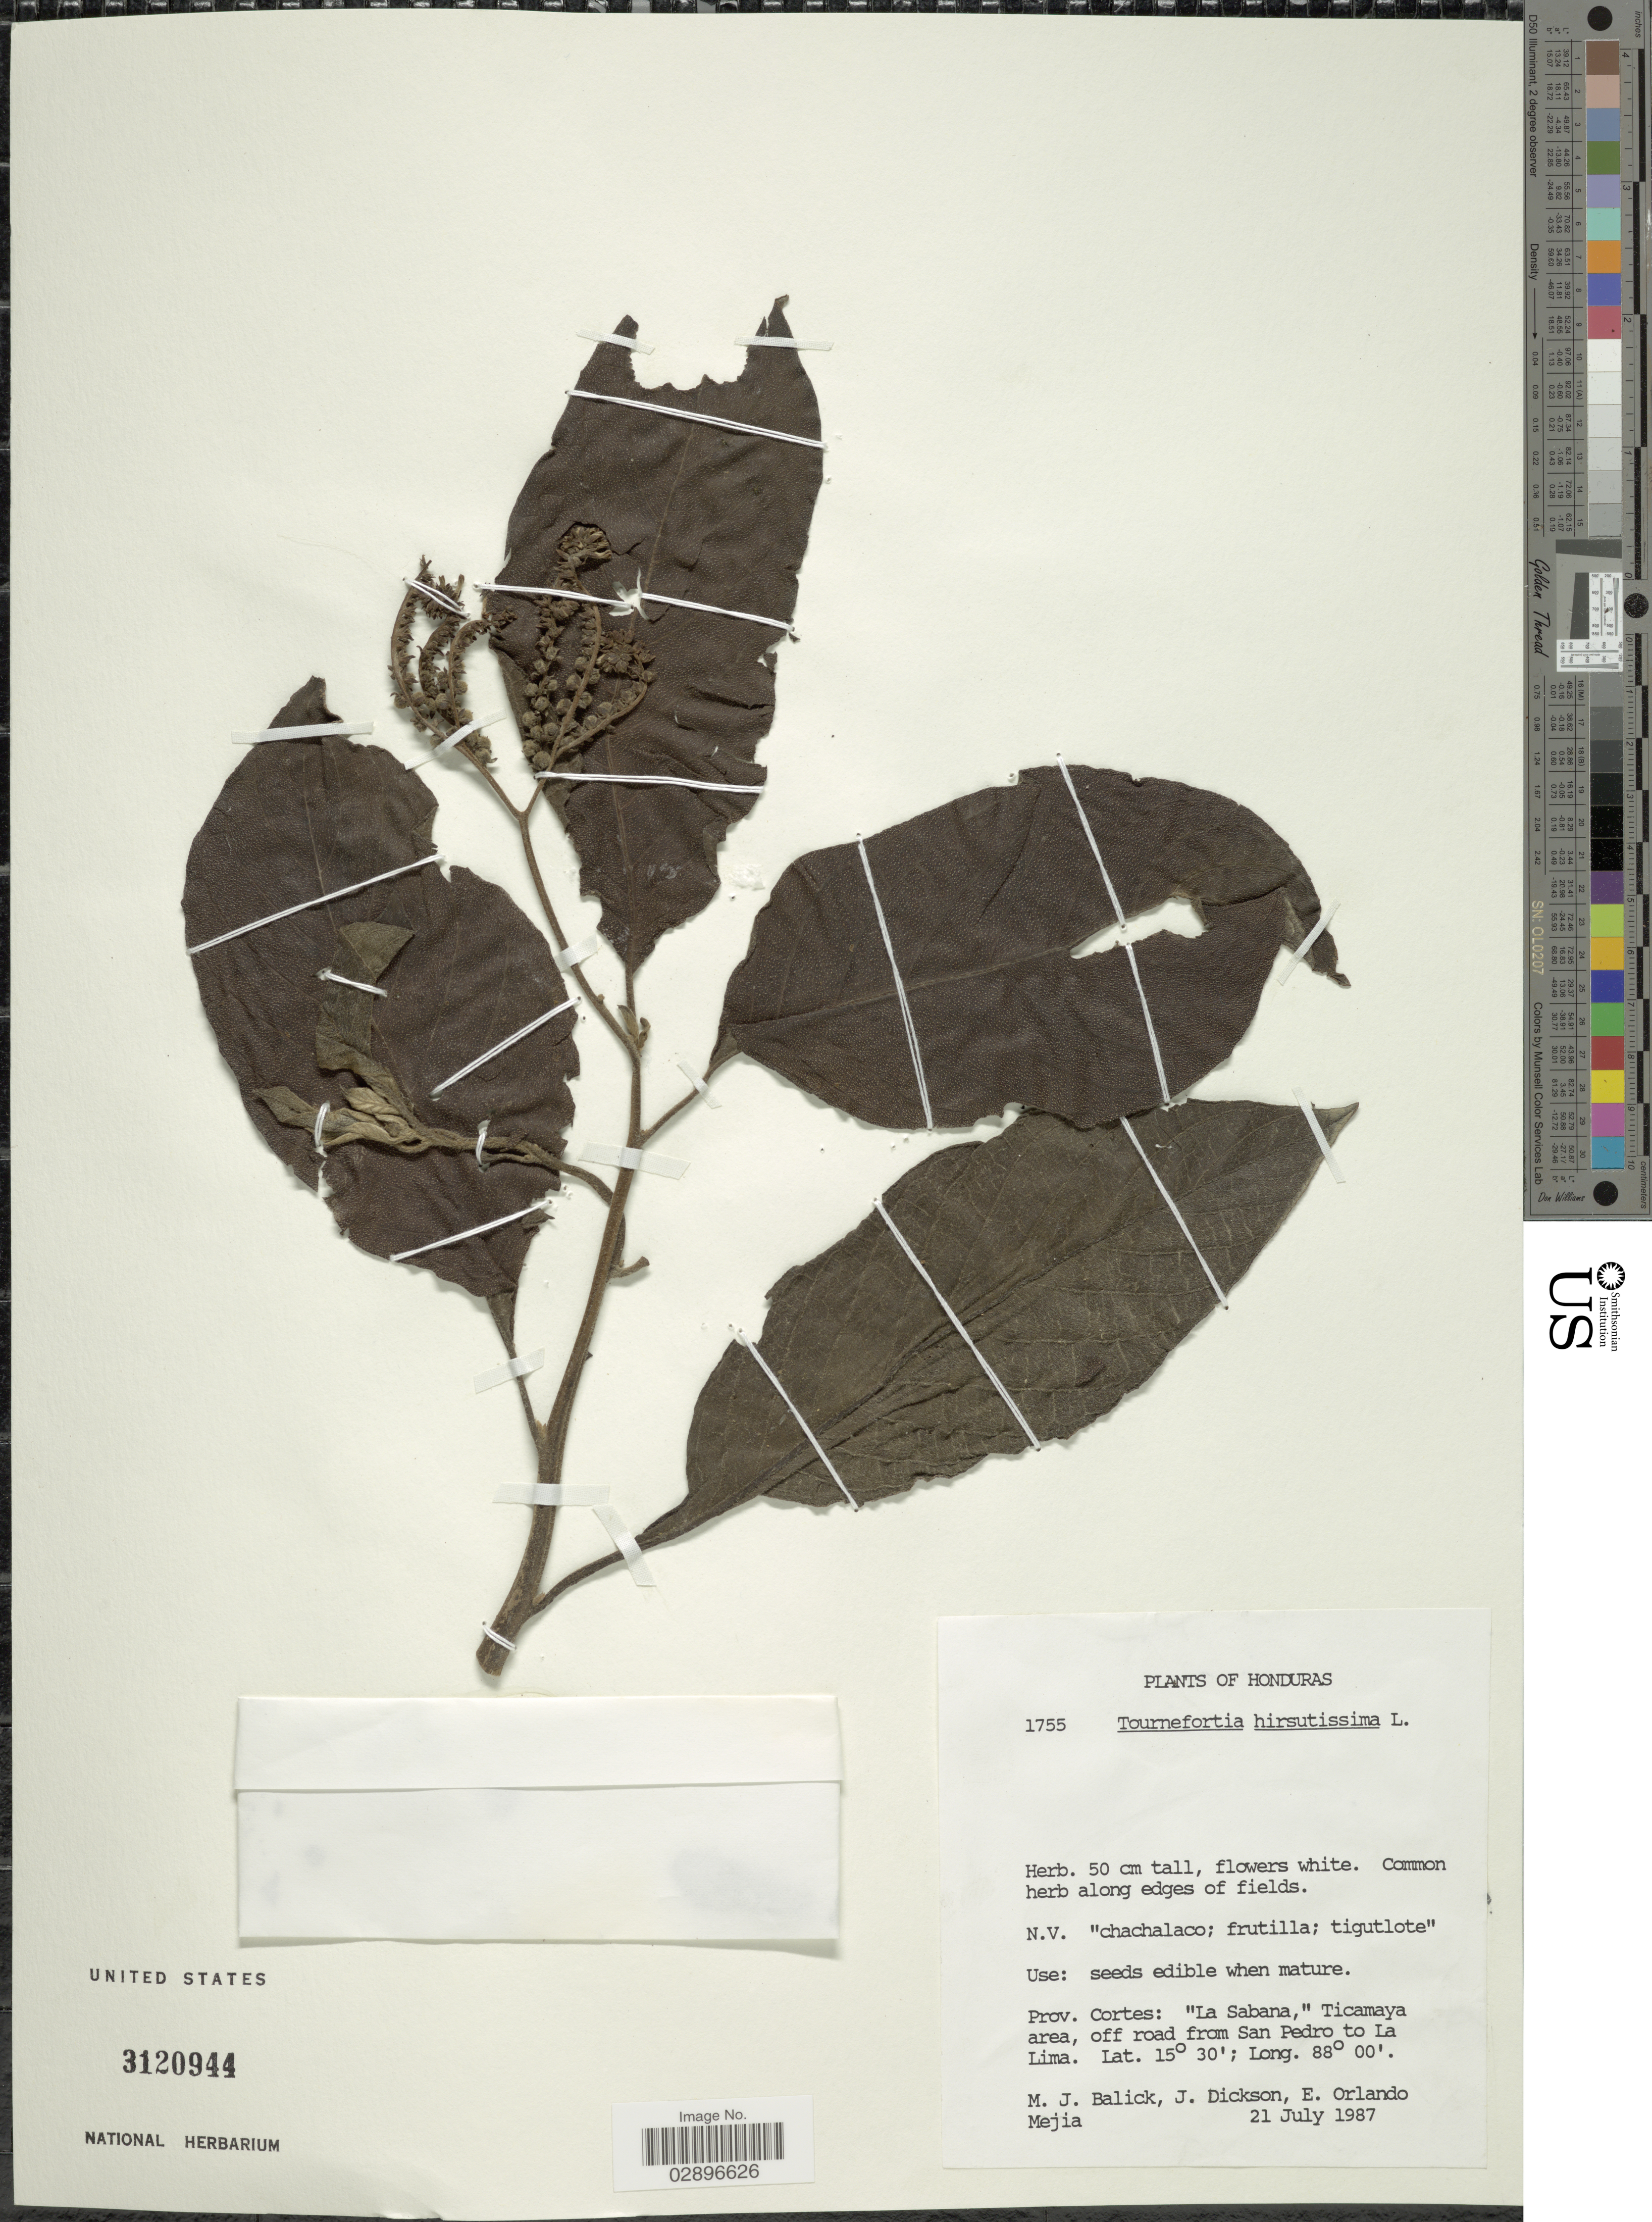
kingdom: Plantae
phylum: Tracheophyta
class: Magnoliopsida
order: Boraginales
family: Heliotropiaceae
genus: Tournefortia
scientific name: Tournefortia hirsutissima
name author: L.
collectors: M. J. Balick, J. Dickson & E. Orlando Mejia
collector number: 1755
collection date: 1987-07-21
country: Honduras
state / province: Cortés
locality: Prov. Corest: "La Sabana," Ticamaya area, off road from San Pedro to La Lima.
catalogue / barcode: US 3120944